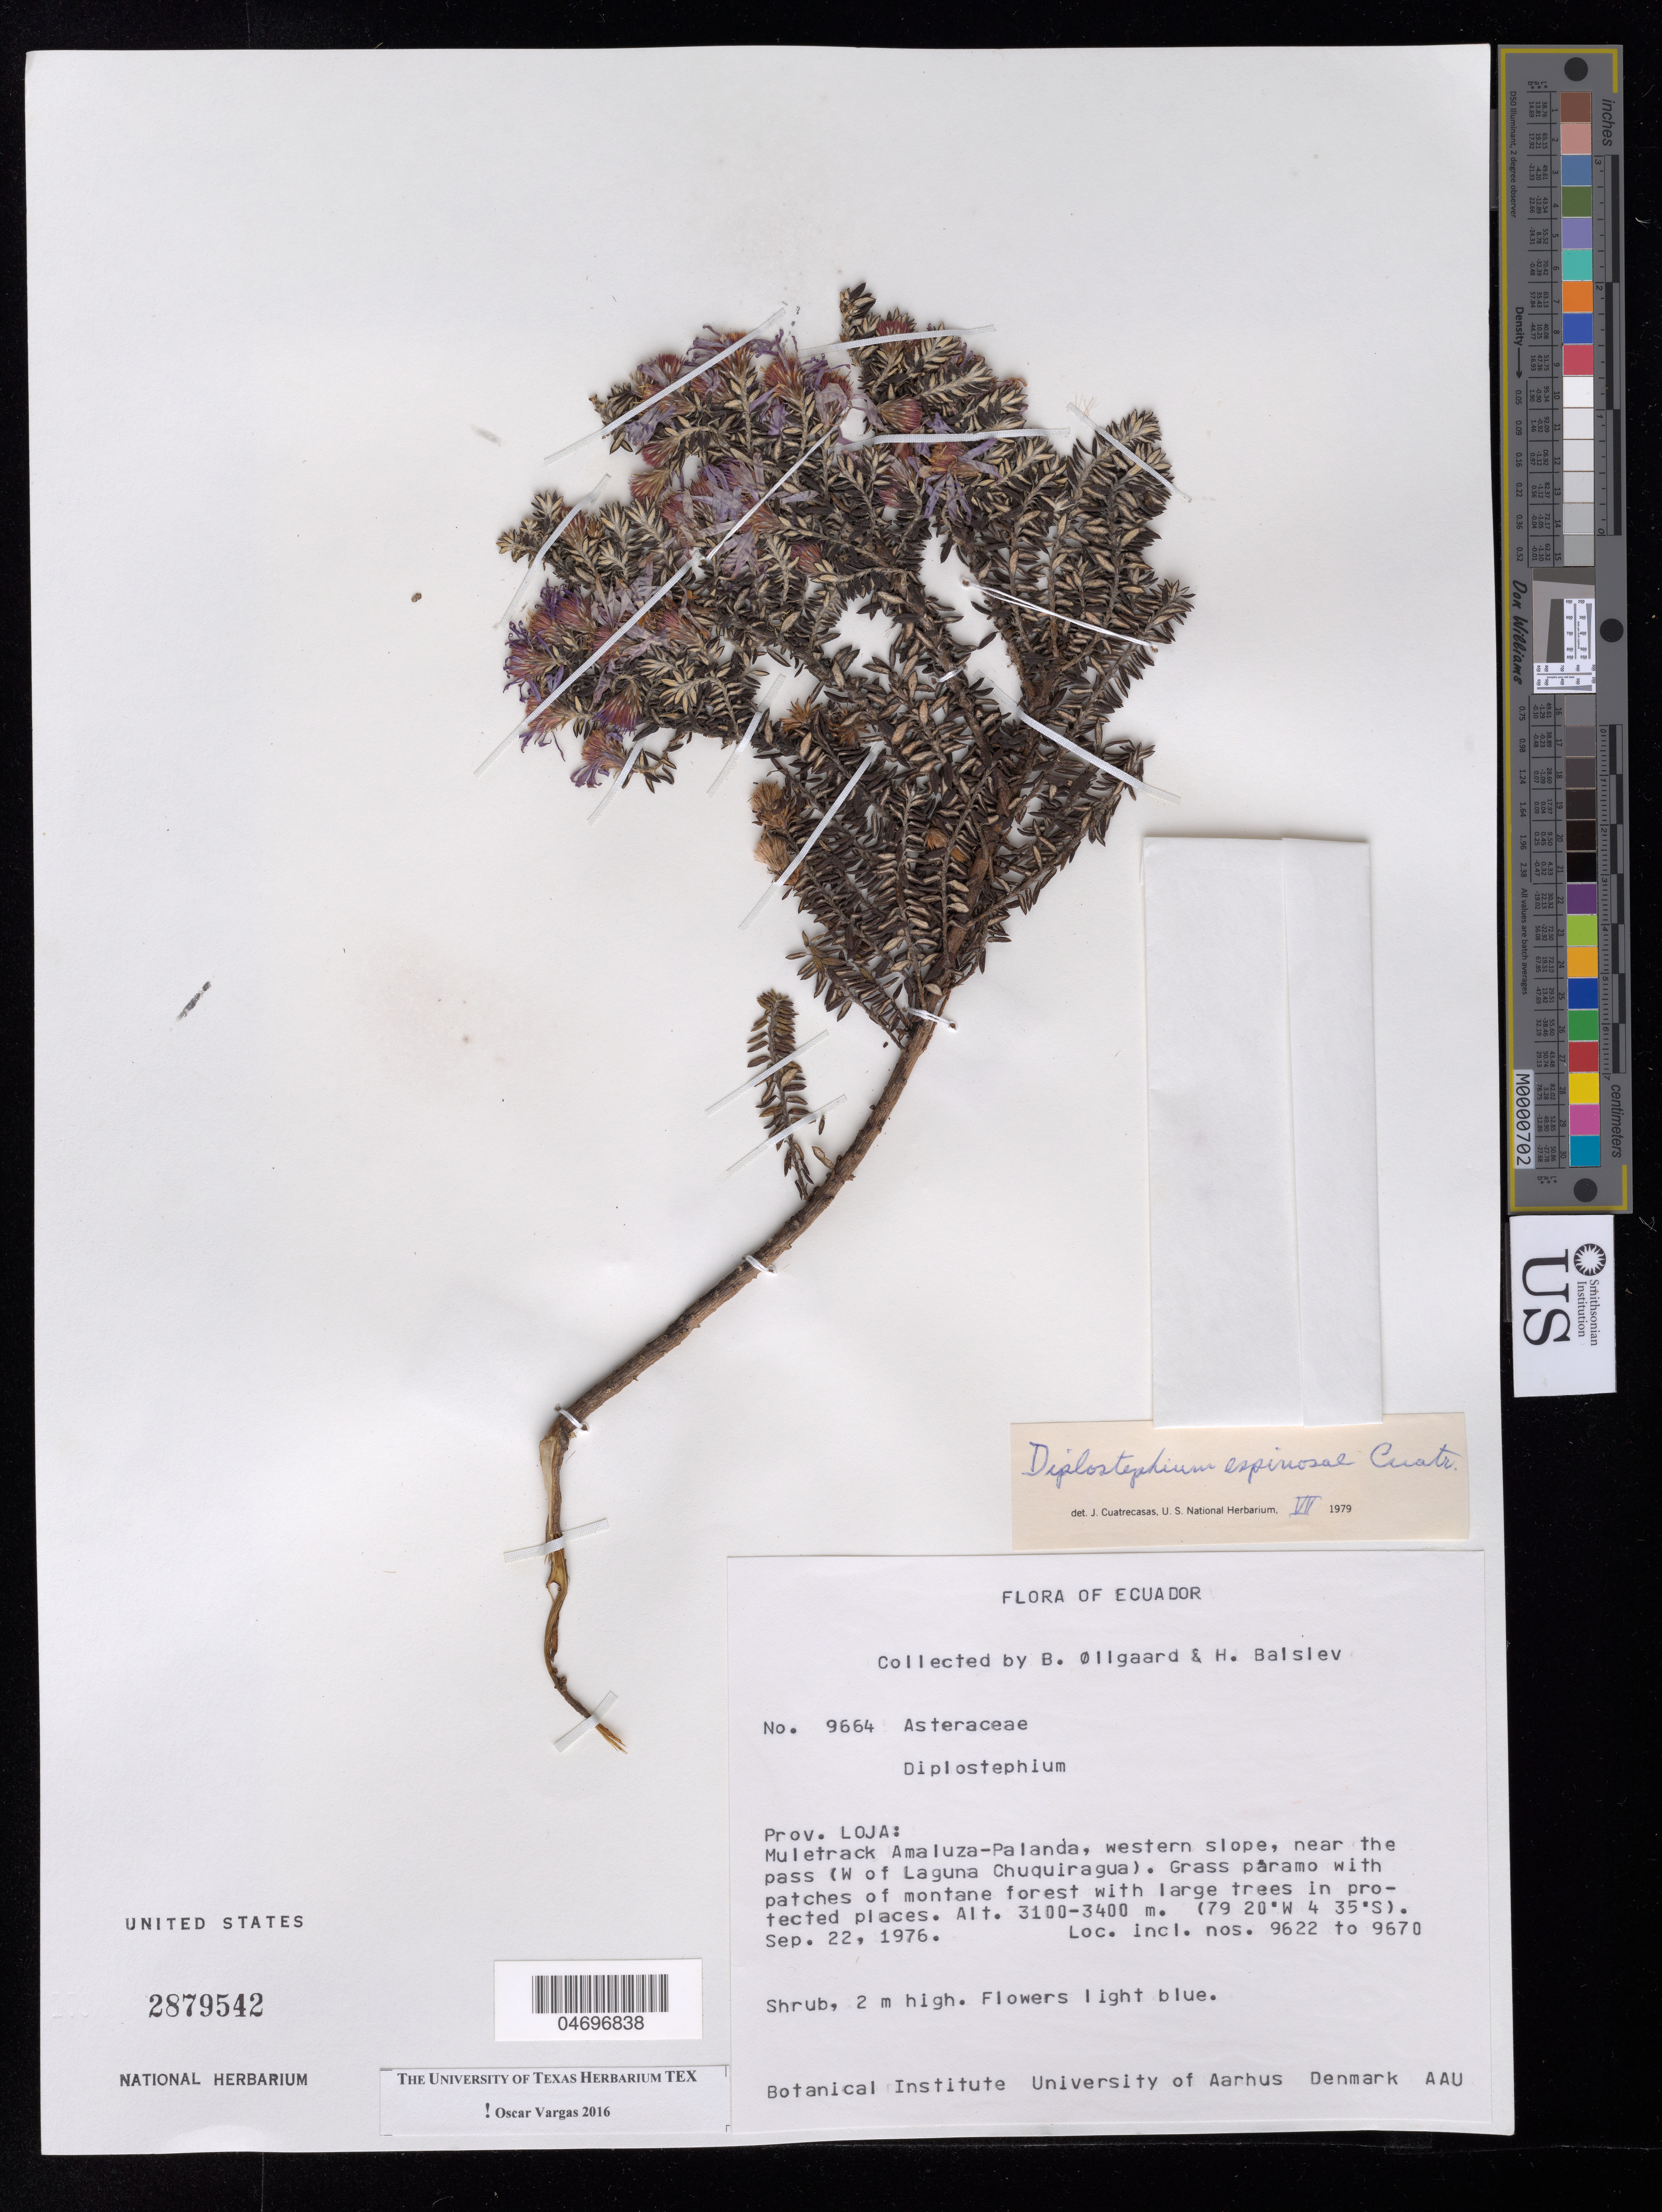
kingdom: Plantae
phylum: Tracheophyta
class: Magnoliopsida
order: Asterales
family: Asteraceae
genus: Diplostephium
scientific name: Diplostephium espinosae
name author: Cuatrec.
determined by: Vargas, Oscar M.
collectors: B. Øllgaard & H. Balslev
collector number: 9664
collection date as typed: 22 September 1976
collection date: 1976-09-22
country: Ecuador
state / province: Loja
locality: Muletrack Amaluza-palanda, near pass (W of laguna Chuquiragua)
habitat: Grass paramo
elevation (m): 3100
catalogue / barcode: US 2879542